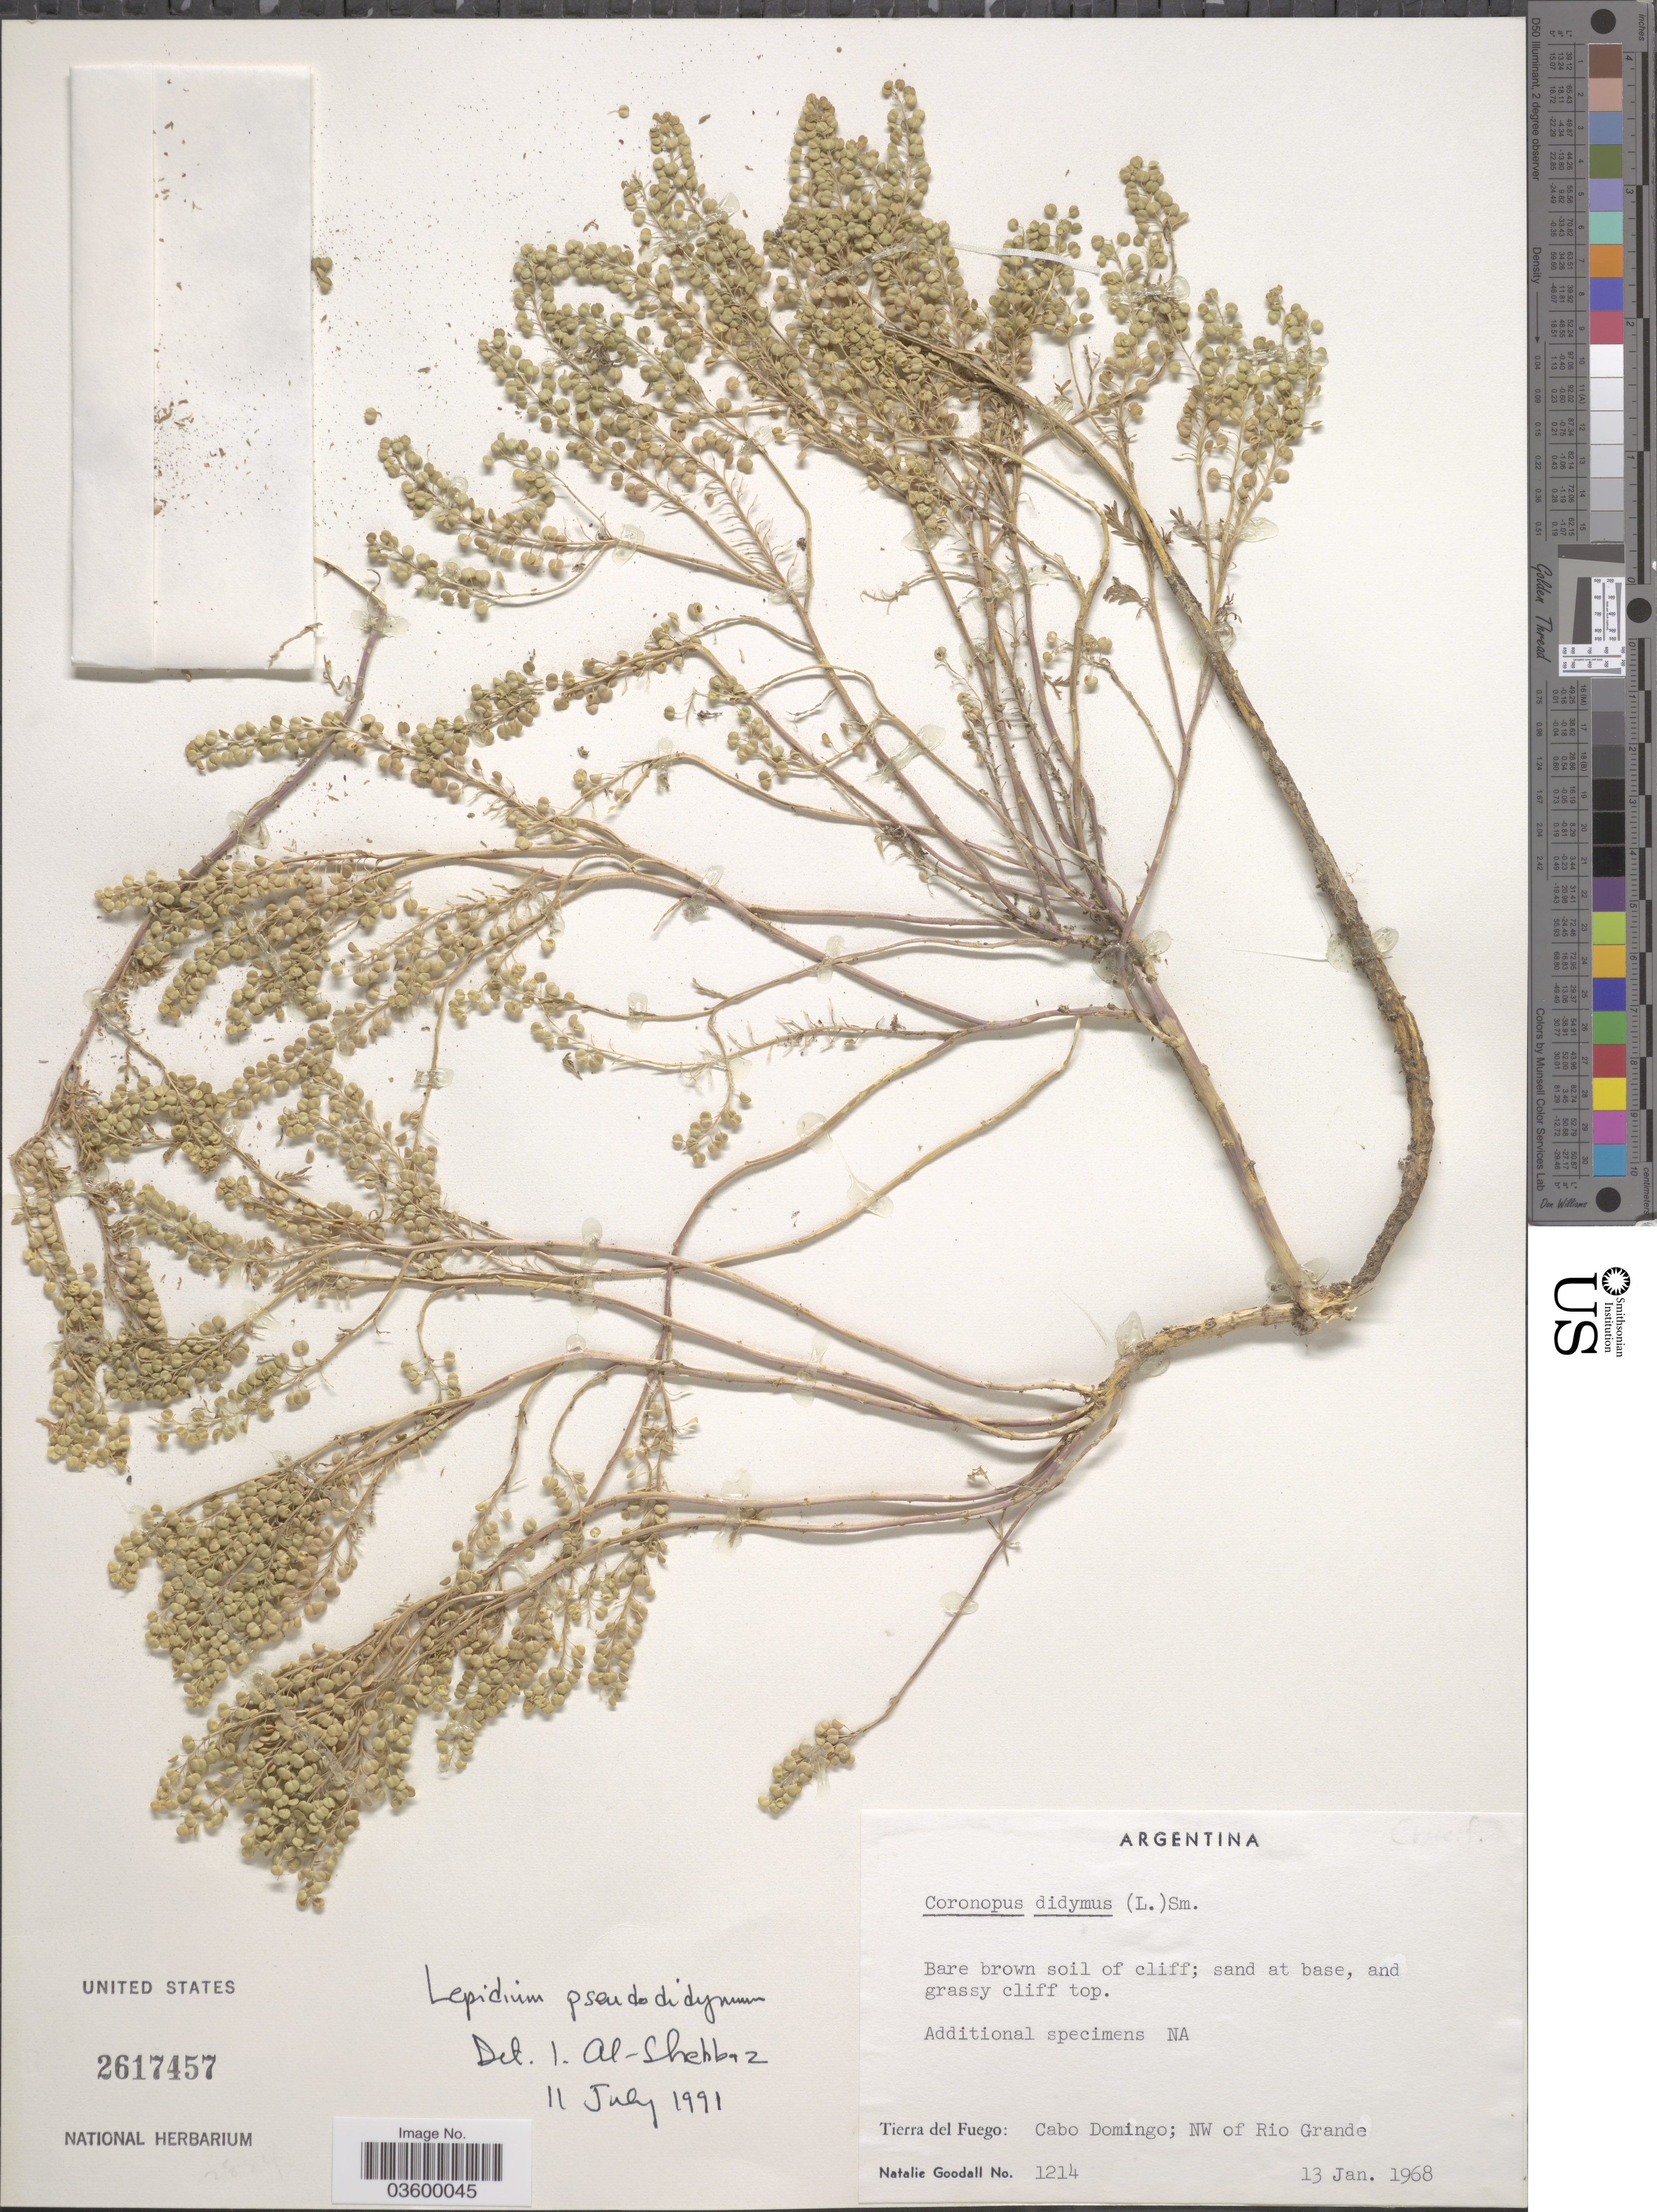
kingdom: Plantae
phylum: Tracheophyta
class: Magnoliopsida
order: Brassicales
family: Brassicaceae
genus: Lepidium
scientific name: Lepidium pseudo-didymus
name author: Thell. ex Druce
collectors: N. Goodall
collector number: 1214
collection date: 1968-01-13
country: Argentina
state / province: Tierra del Fuego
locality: Cabo Domingo; NW of Rio Grande.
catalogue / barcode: US 2617457